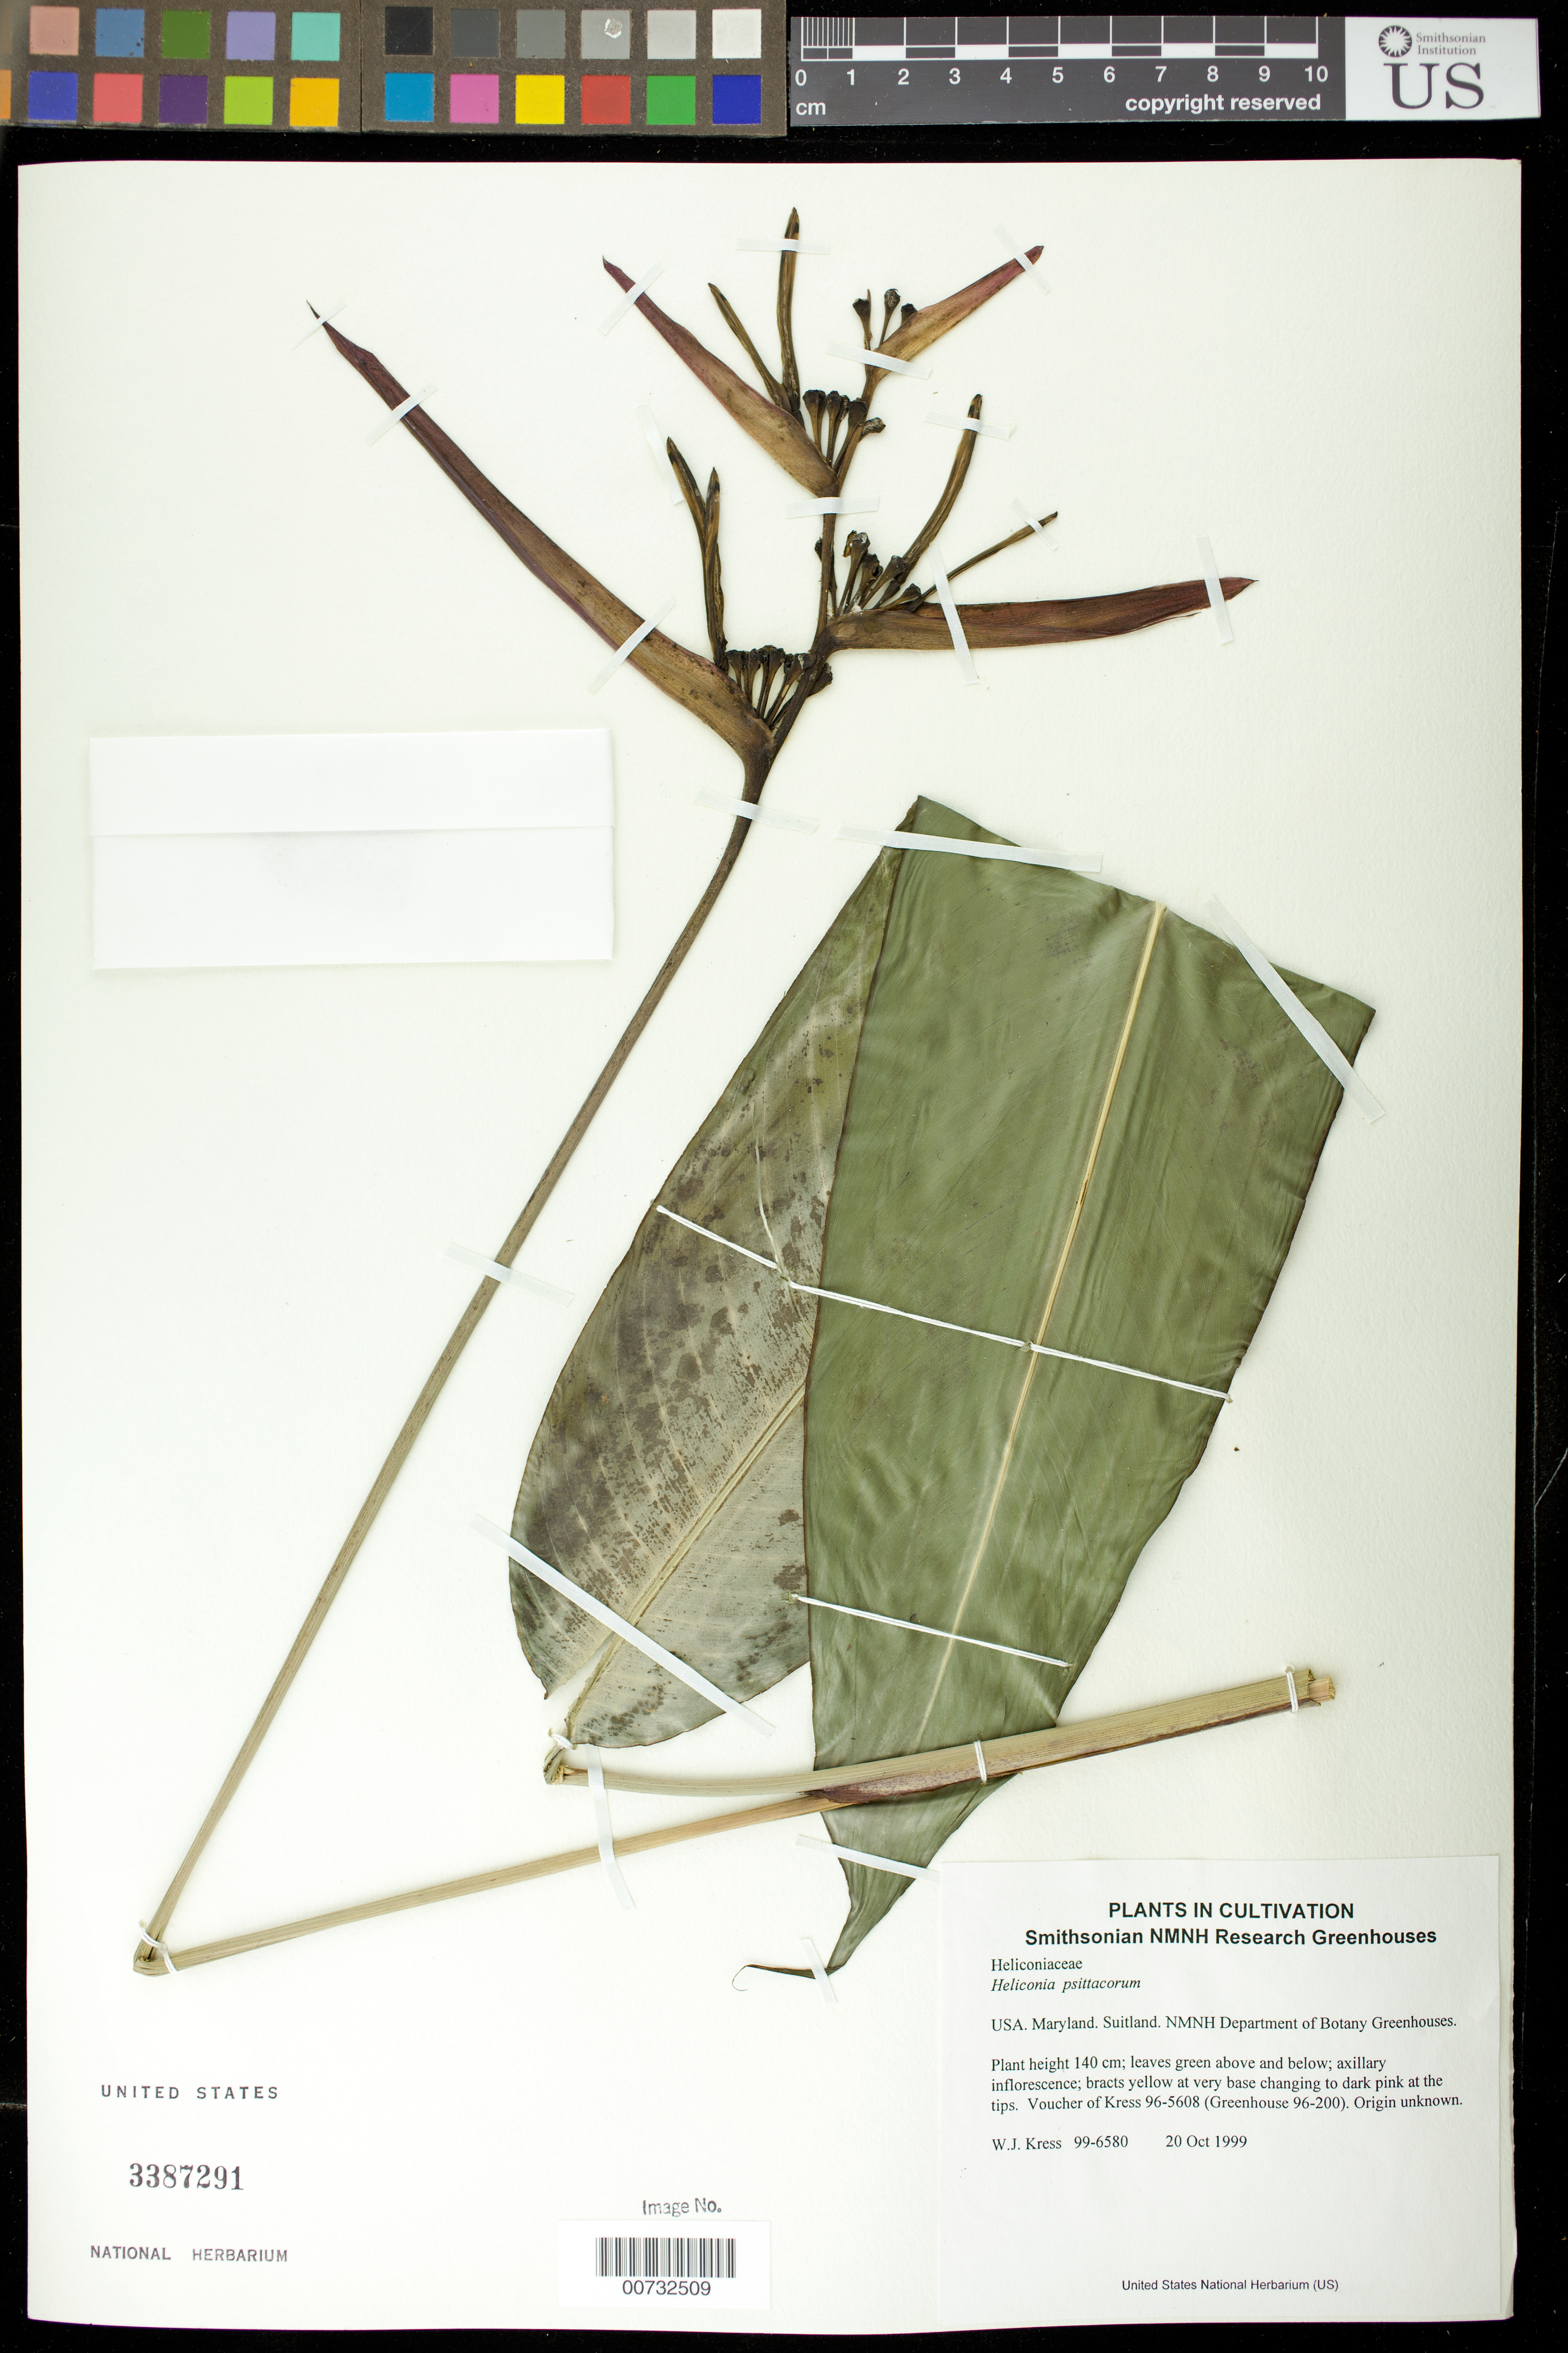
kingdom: Plantae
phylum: Tracheophyta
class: Liliopsida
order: Zingiberales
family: Heliconiaceae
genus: Heliconia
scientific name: Heliconia psittacorum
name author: L. f.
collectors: W. J. Kress & M. Bordelon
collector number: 99-6580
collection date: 1999-10-20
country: United States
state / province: Maryland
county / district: Prince George's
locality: NMNH Botany Research Greenhouses. Suitland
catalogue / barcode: US 3387291